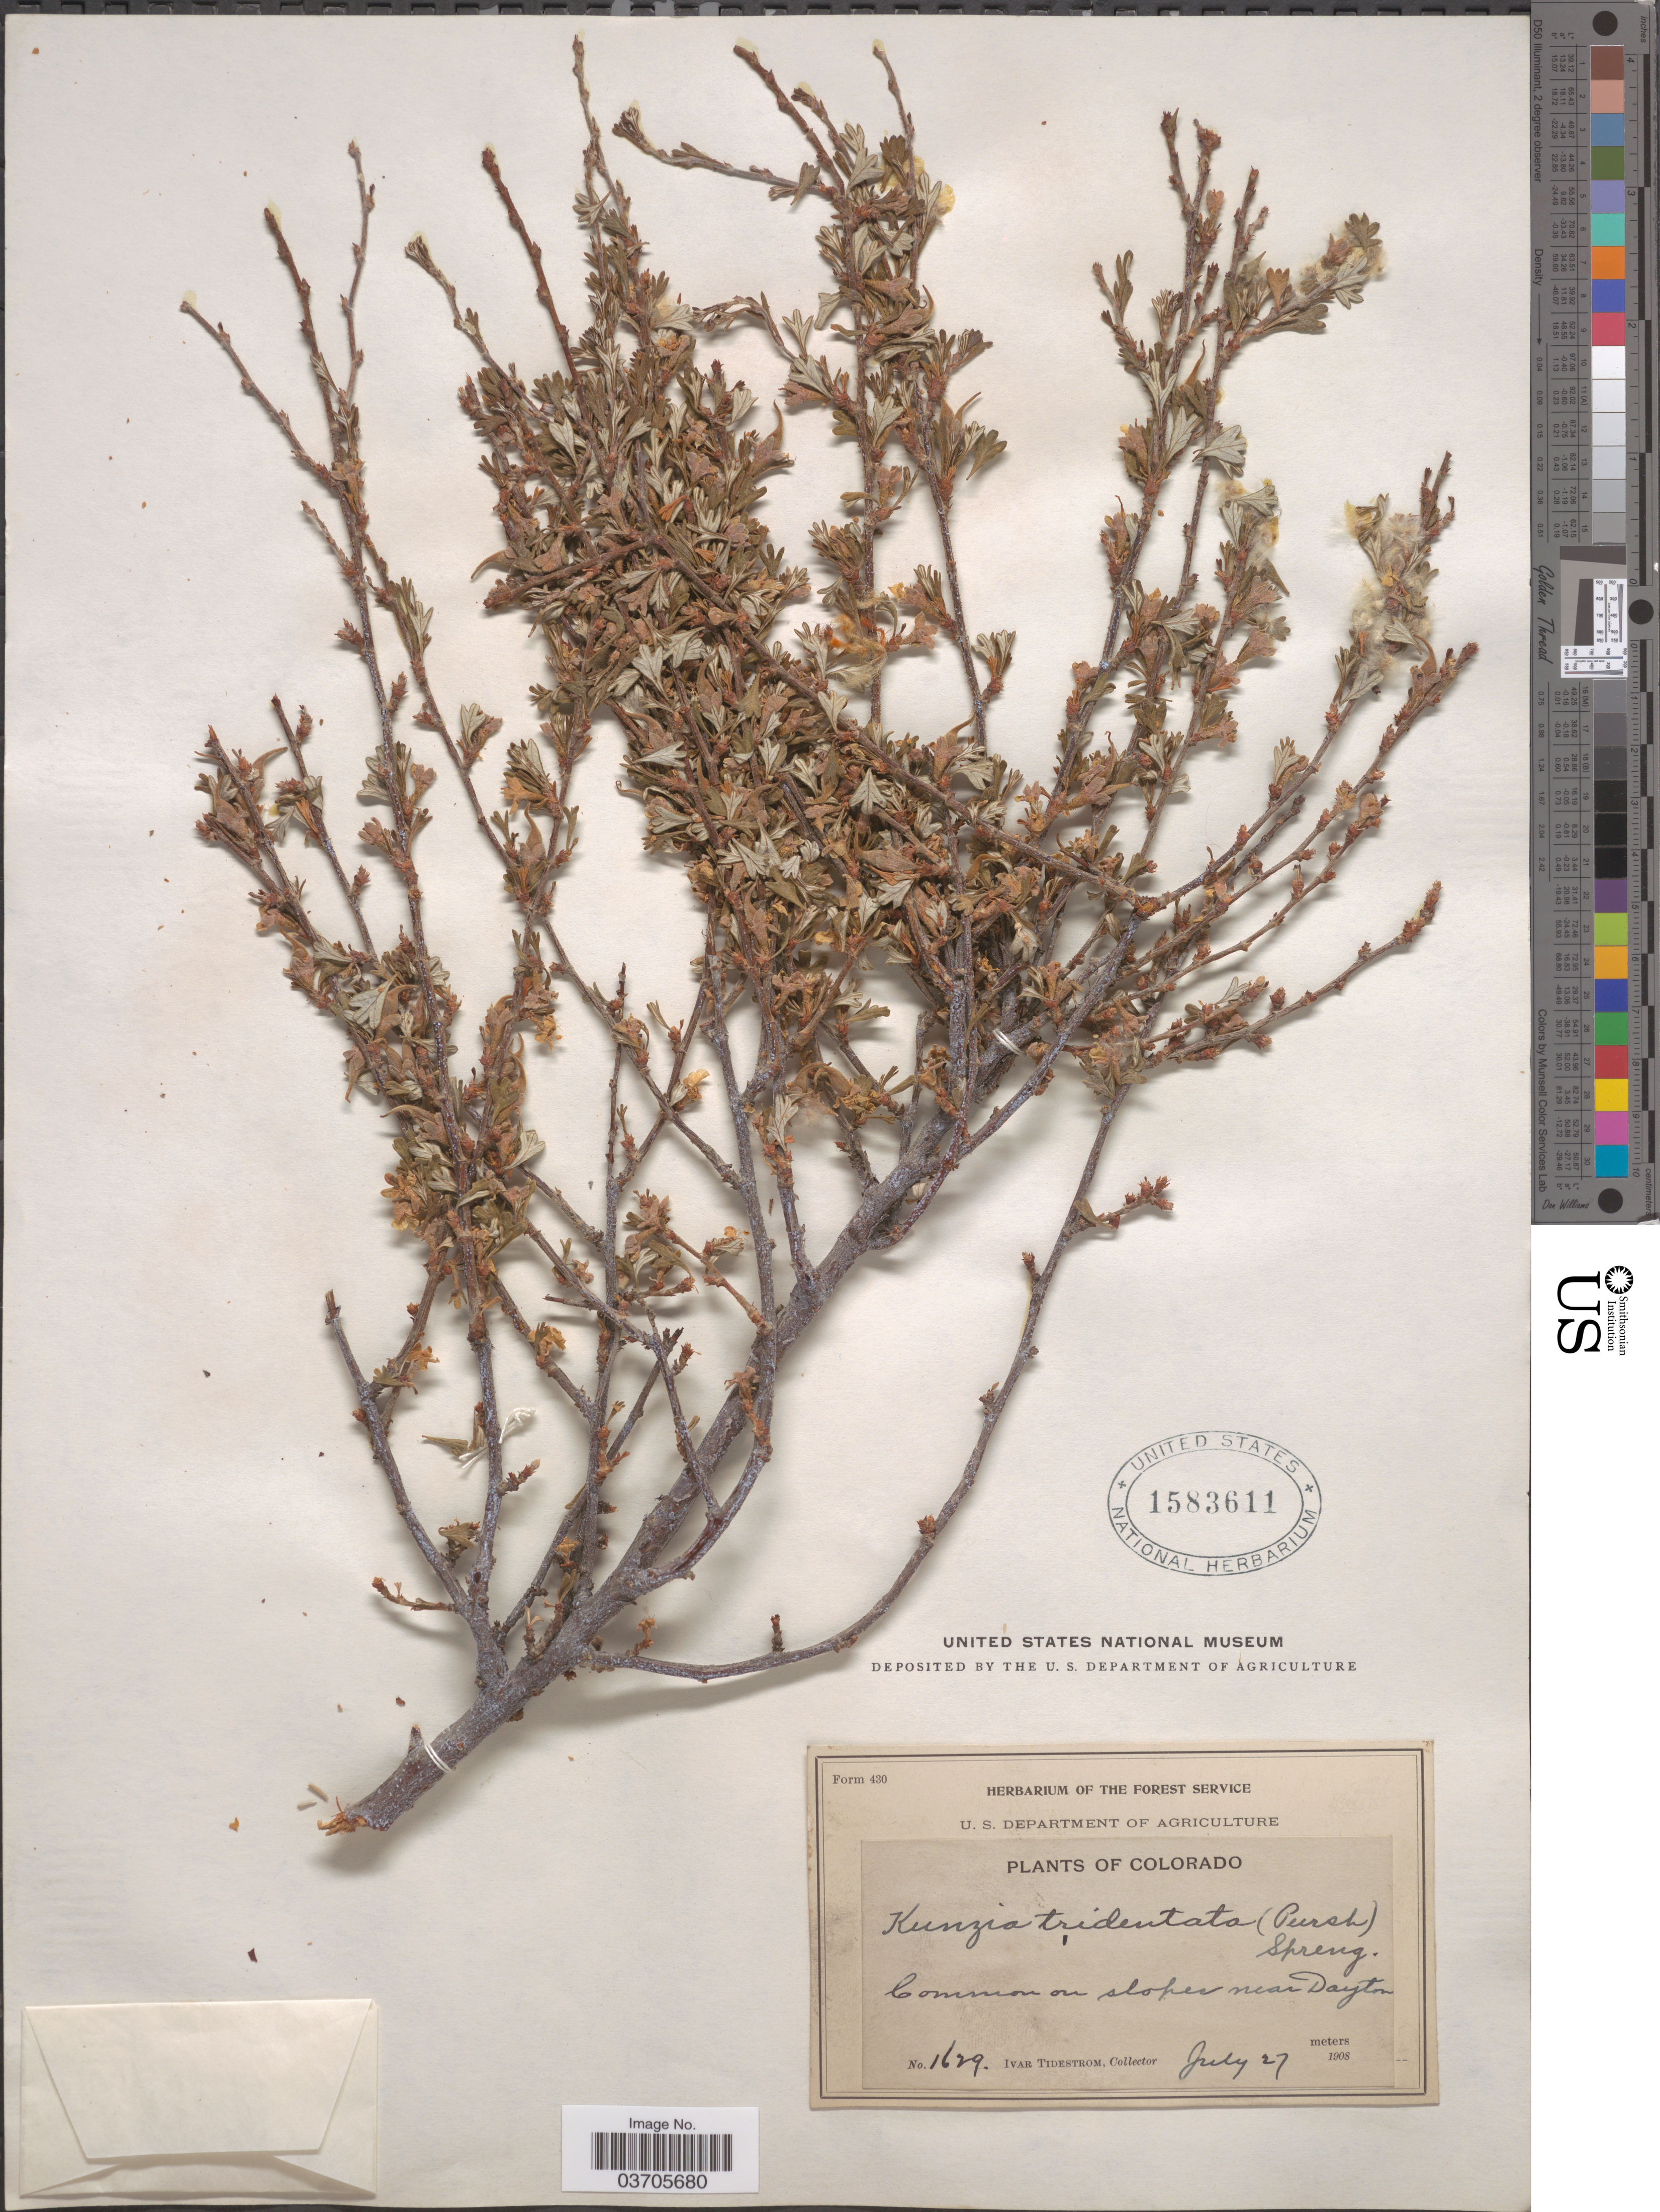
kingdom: Plantae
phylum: Tracheophyta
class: Magnoliopsida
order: Rosales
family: Rosaceae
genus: Purshia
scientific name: Purshia tridentata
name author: (Pursh) DC.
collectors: I. F. Tidestrom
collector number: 1629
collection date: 1908-07-27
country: United States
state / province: Colorado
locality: On slopes near Dayton.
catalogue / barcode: US 1583611